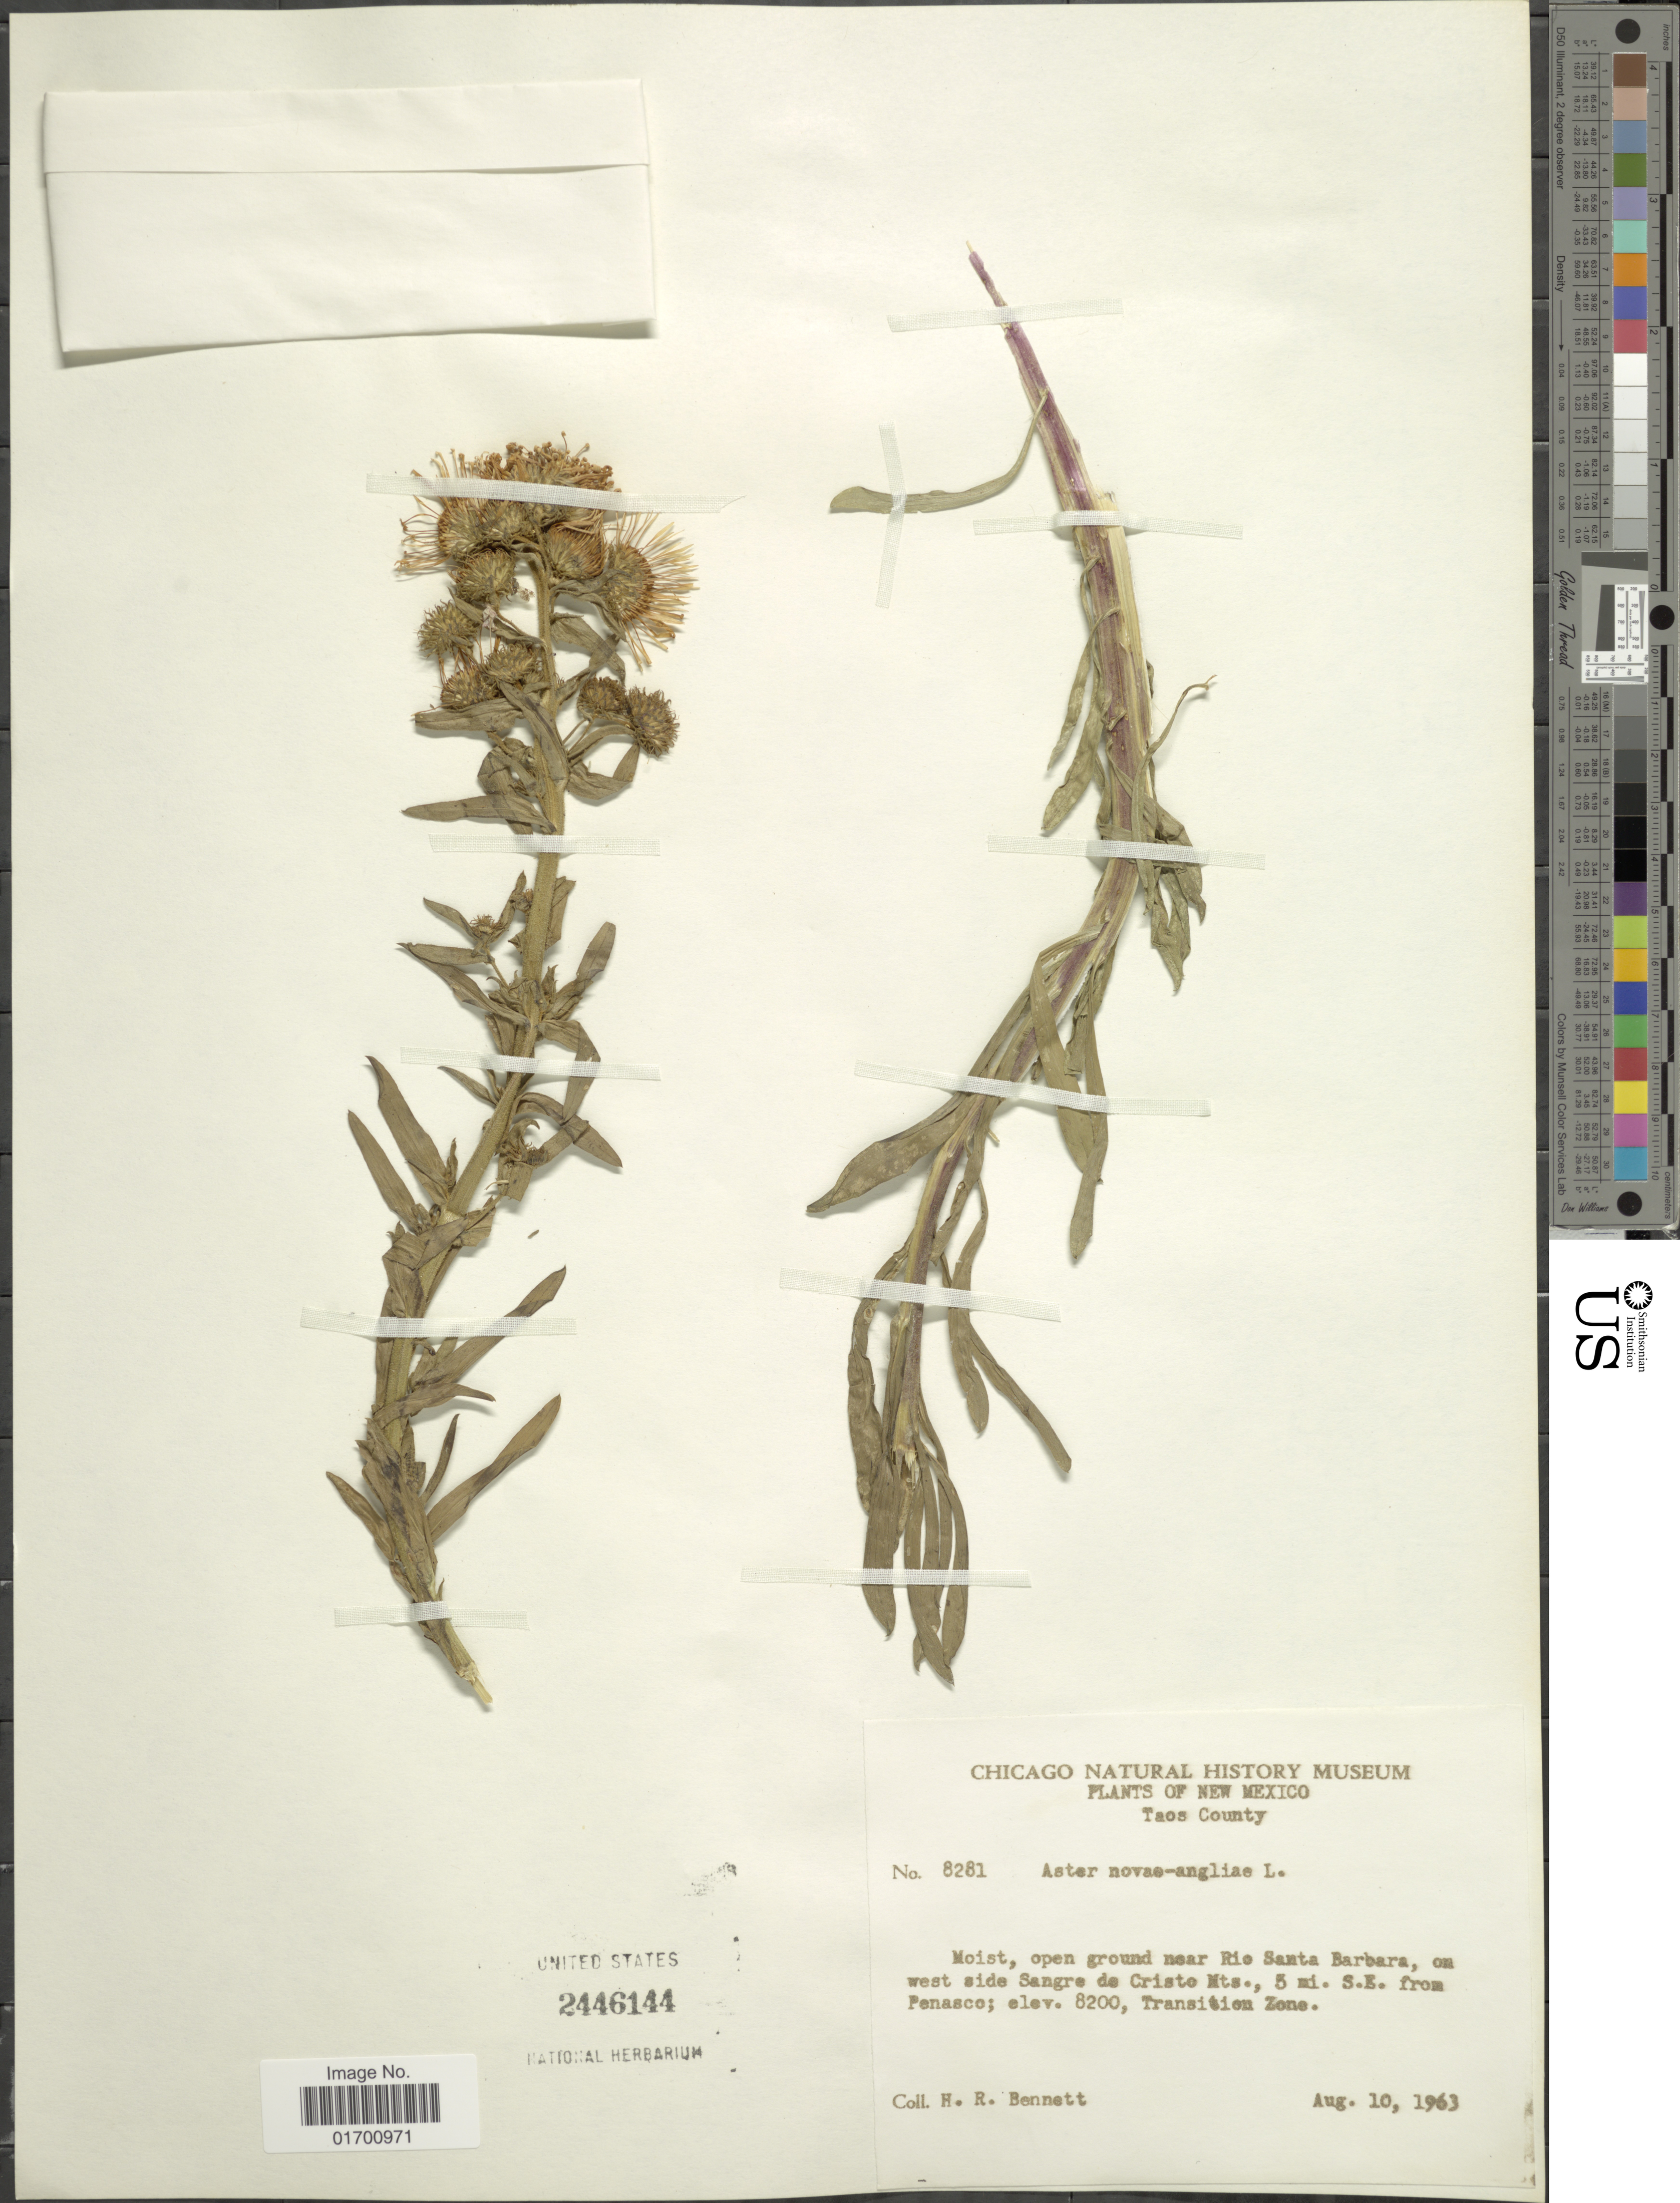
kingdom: Plantae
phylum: Tracheophyta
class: Magnoliopsida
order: Asterales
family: Asteraceae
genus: Symphyotrichum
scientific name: Symphyotrichum novae-angliae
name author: (L.) G.L. Nesom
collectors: H. R. Bennett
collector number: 8281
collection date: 1963-08-10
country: United States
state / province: New Mexico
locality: Taos County. Moist, open ground near Rio Sant Barbara, on west side Sangre de Cristo Mts., 5 mi. S.E, from Penasco. Transition Zone.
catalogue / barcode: US 2446144